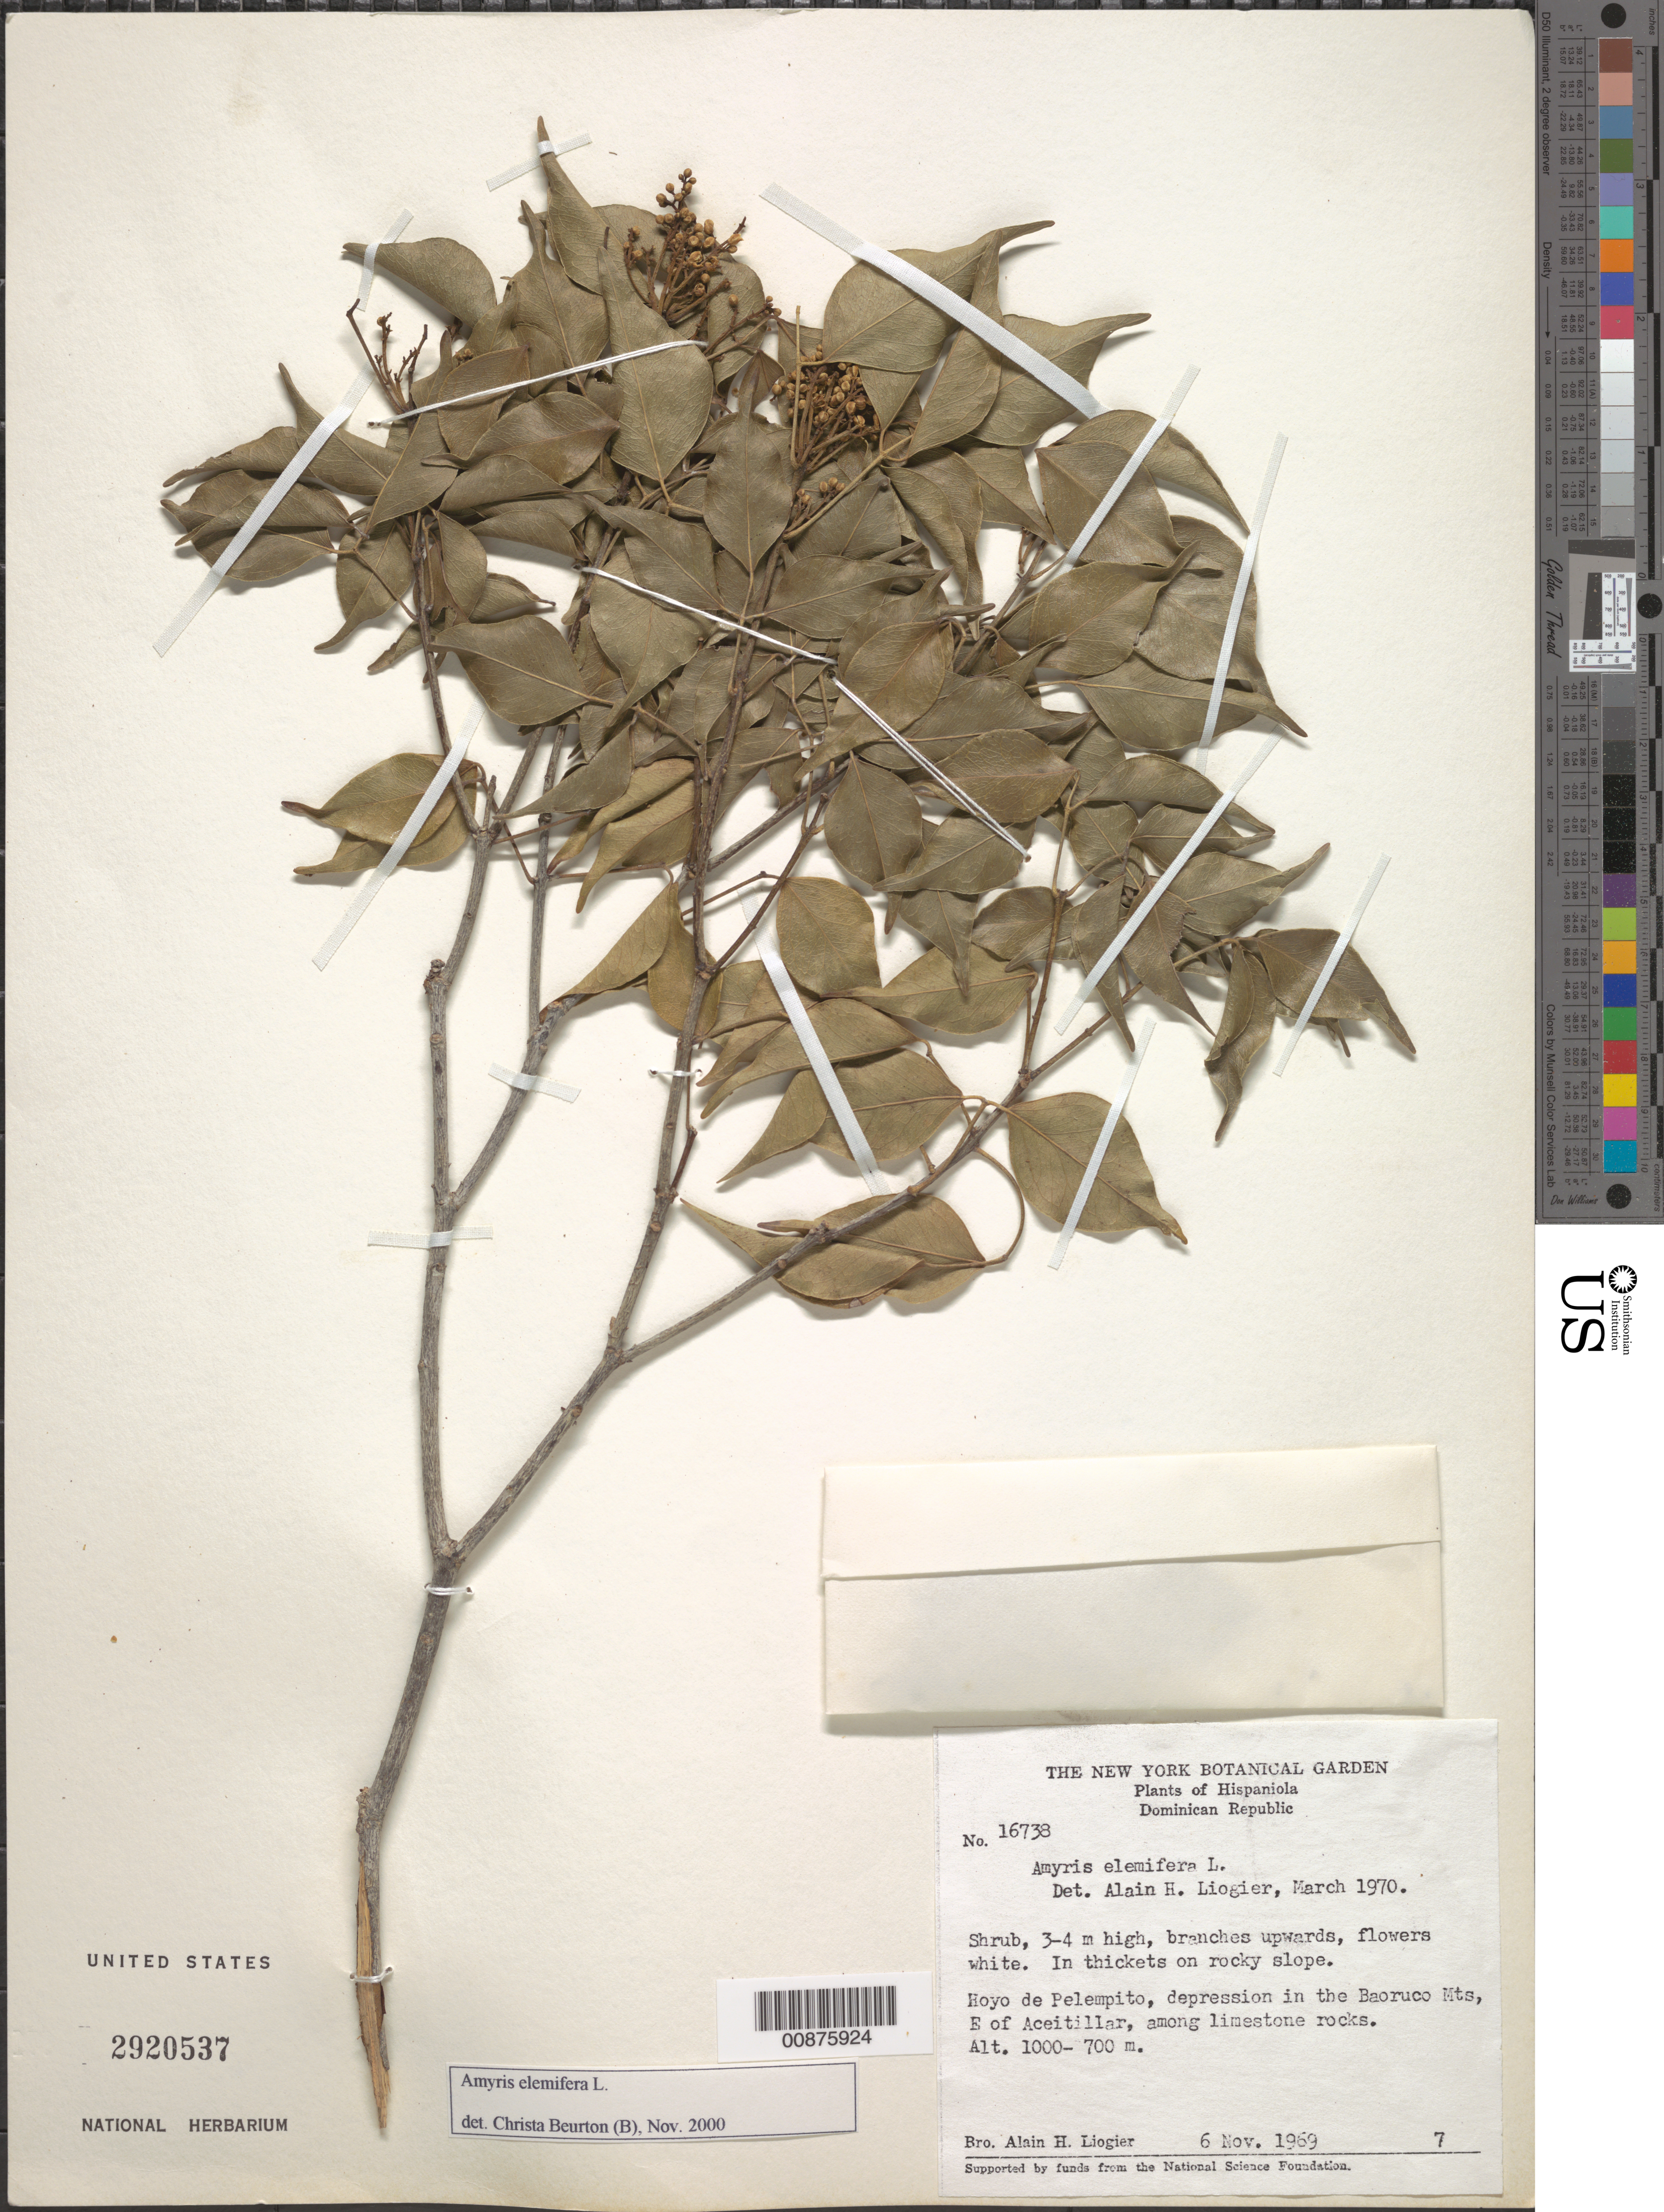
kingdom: Plantae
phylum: Tracheophyta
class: Magnoliopsida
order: Sapindales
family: Rutaceae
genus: Amyris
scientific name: Amyris elemifera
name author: L.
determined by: Beurton, C.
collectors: A. H. Liogier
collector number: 16738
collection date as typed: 06 Nov 1969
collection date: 1969-11-06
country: Dominican Republic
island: Hispaniola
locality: Hoyo de Pelempito, depression in the Baoruco Mts., E of Aceitillar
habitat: In thickets on rocky slope among limestone rocks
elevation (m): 700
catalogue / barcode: US 2920537